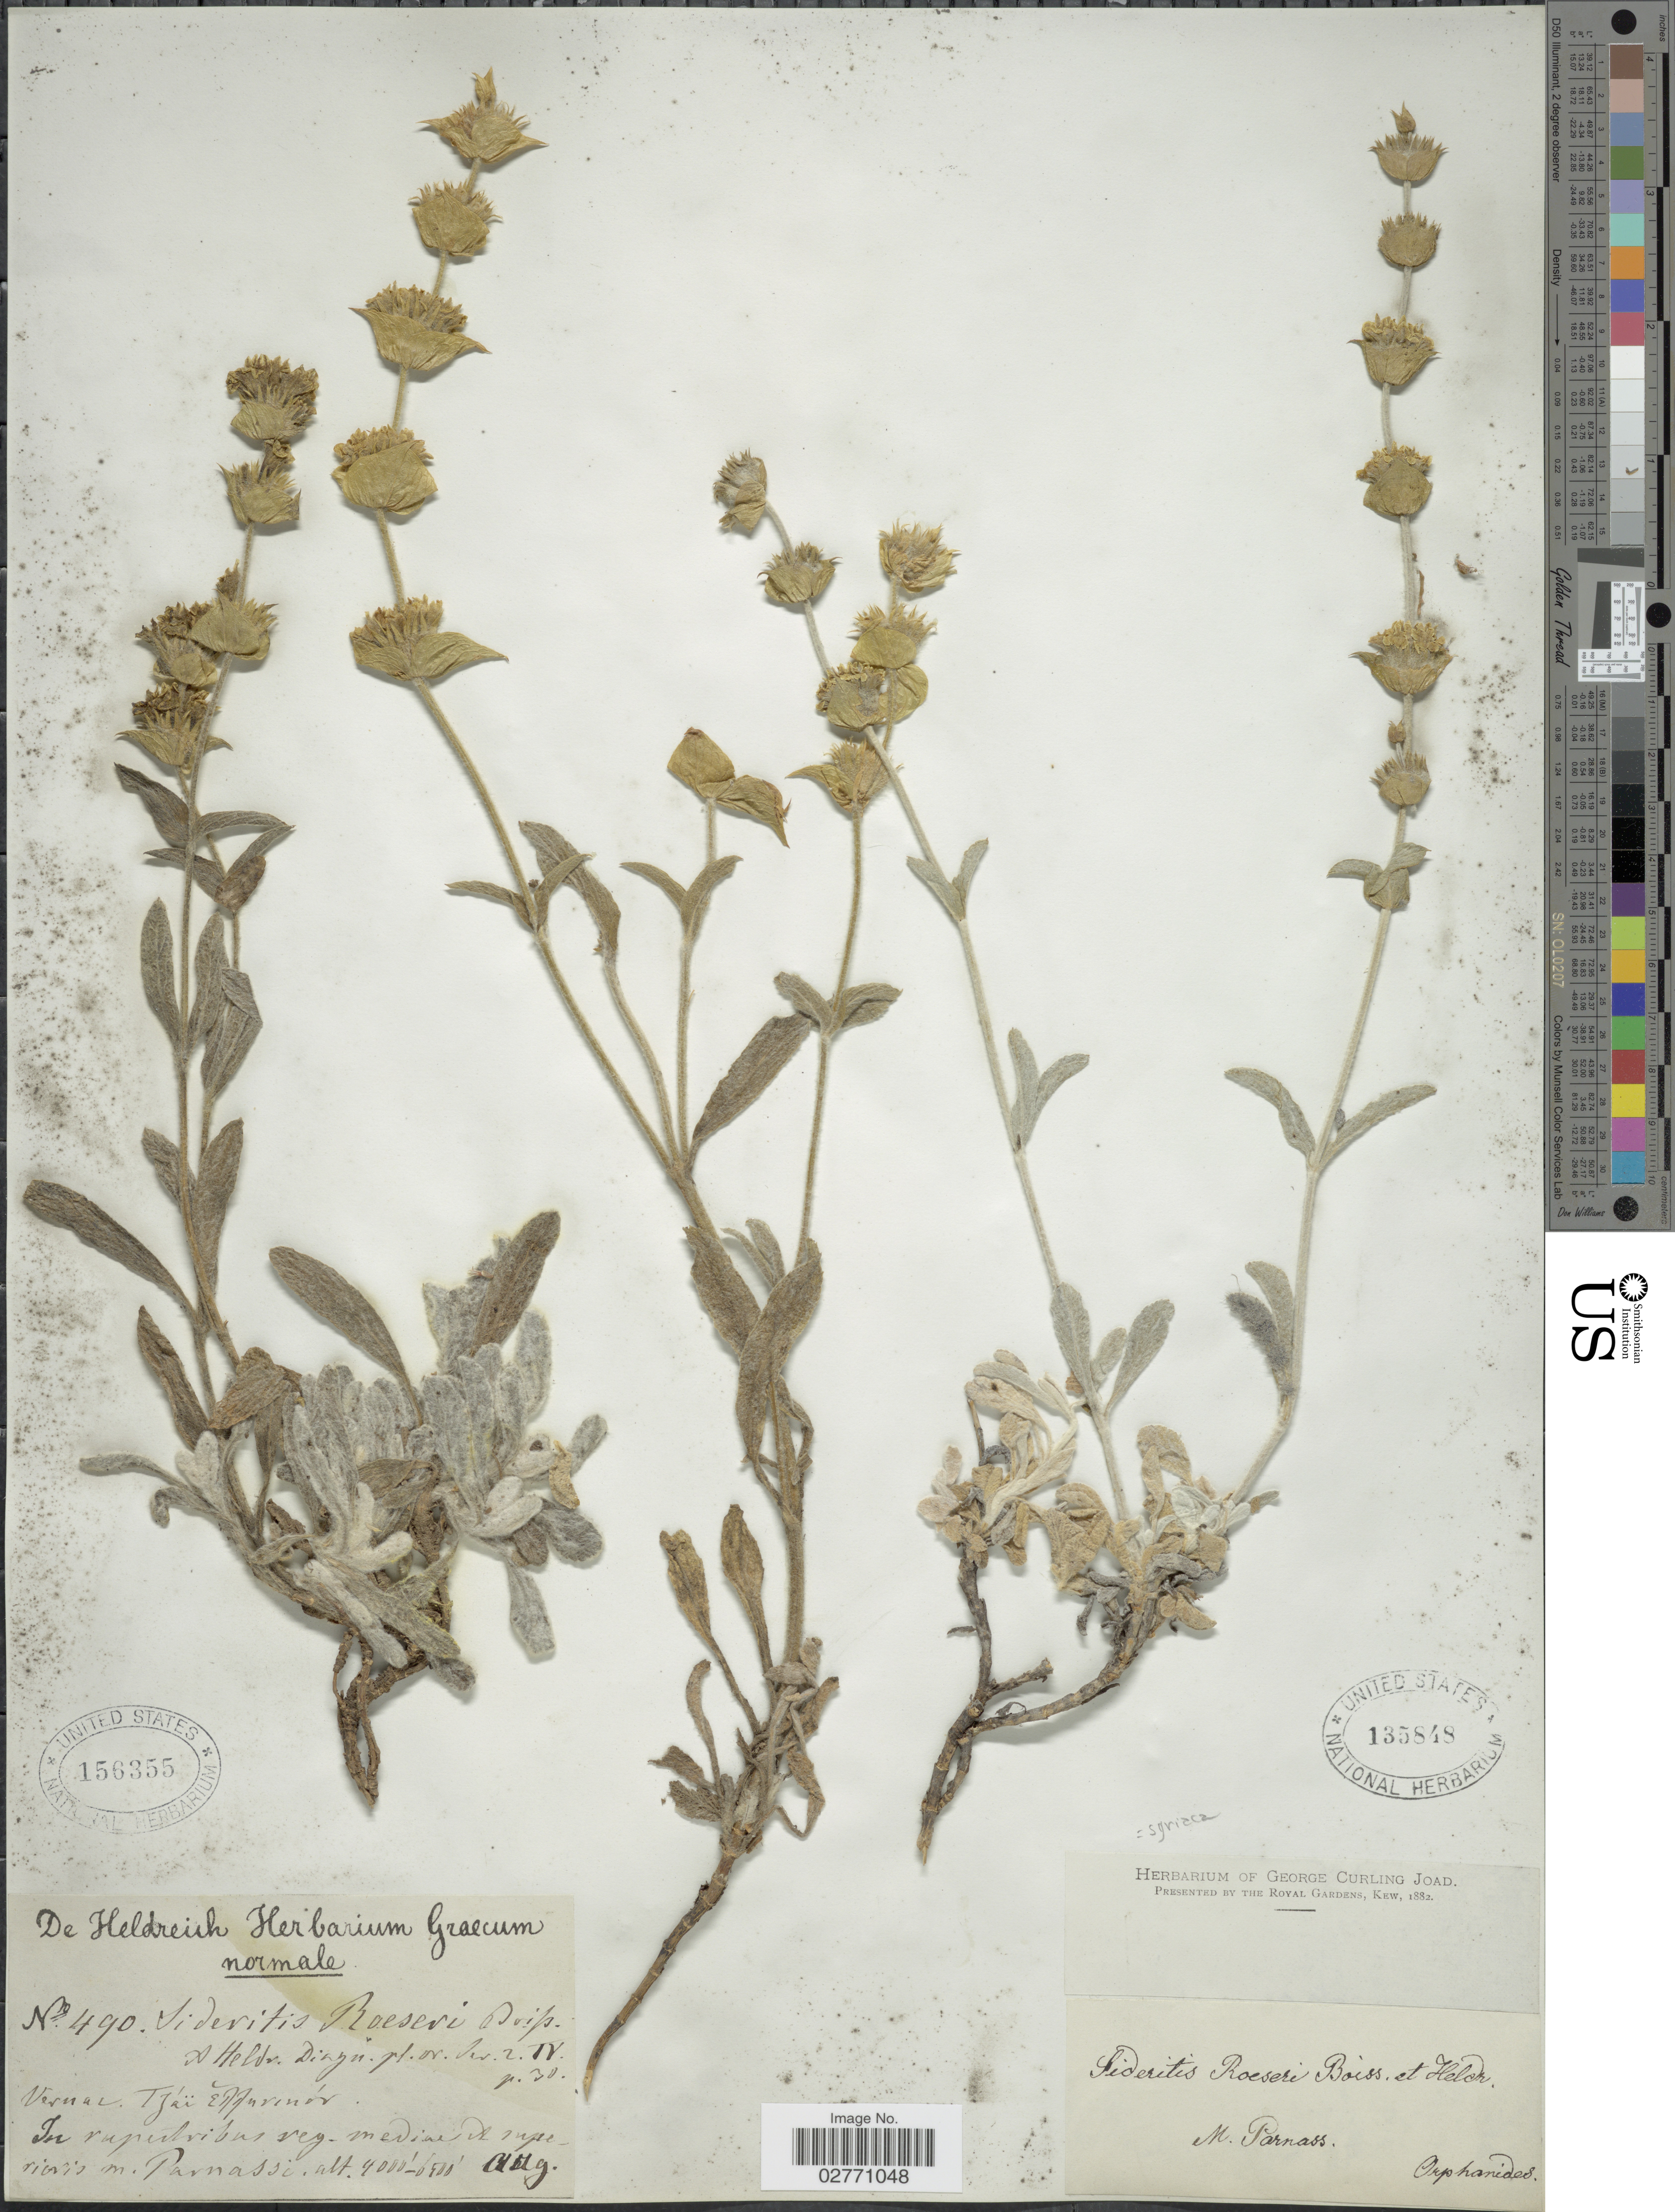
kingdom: Plantae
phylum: Tracheophyta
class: Magnoliopsida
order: Lamiales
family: Lamiaceae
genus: Sideritis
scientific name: Sideritis syriaca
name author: L.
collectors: Orphanides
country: Greece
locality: M. Parnass.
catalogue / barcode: US 135848